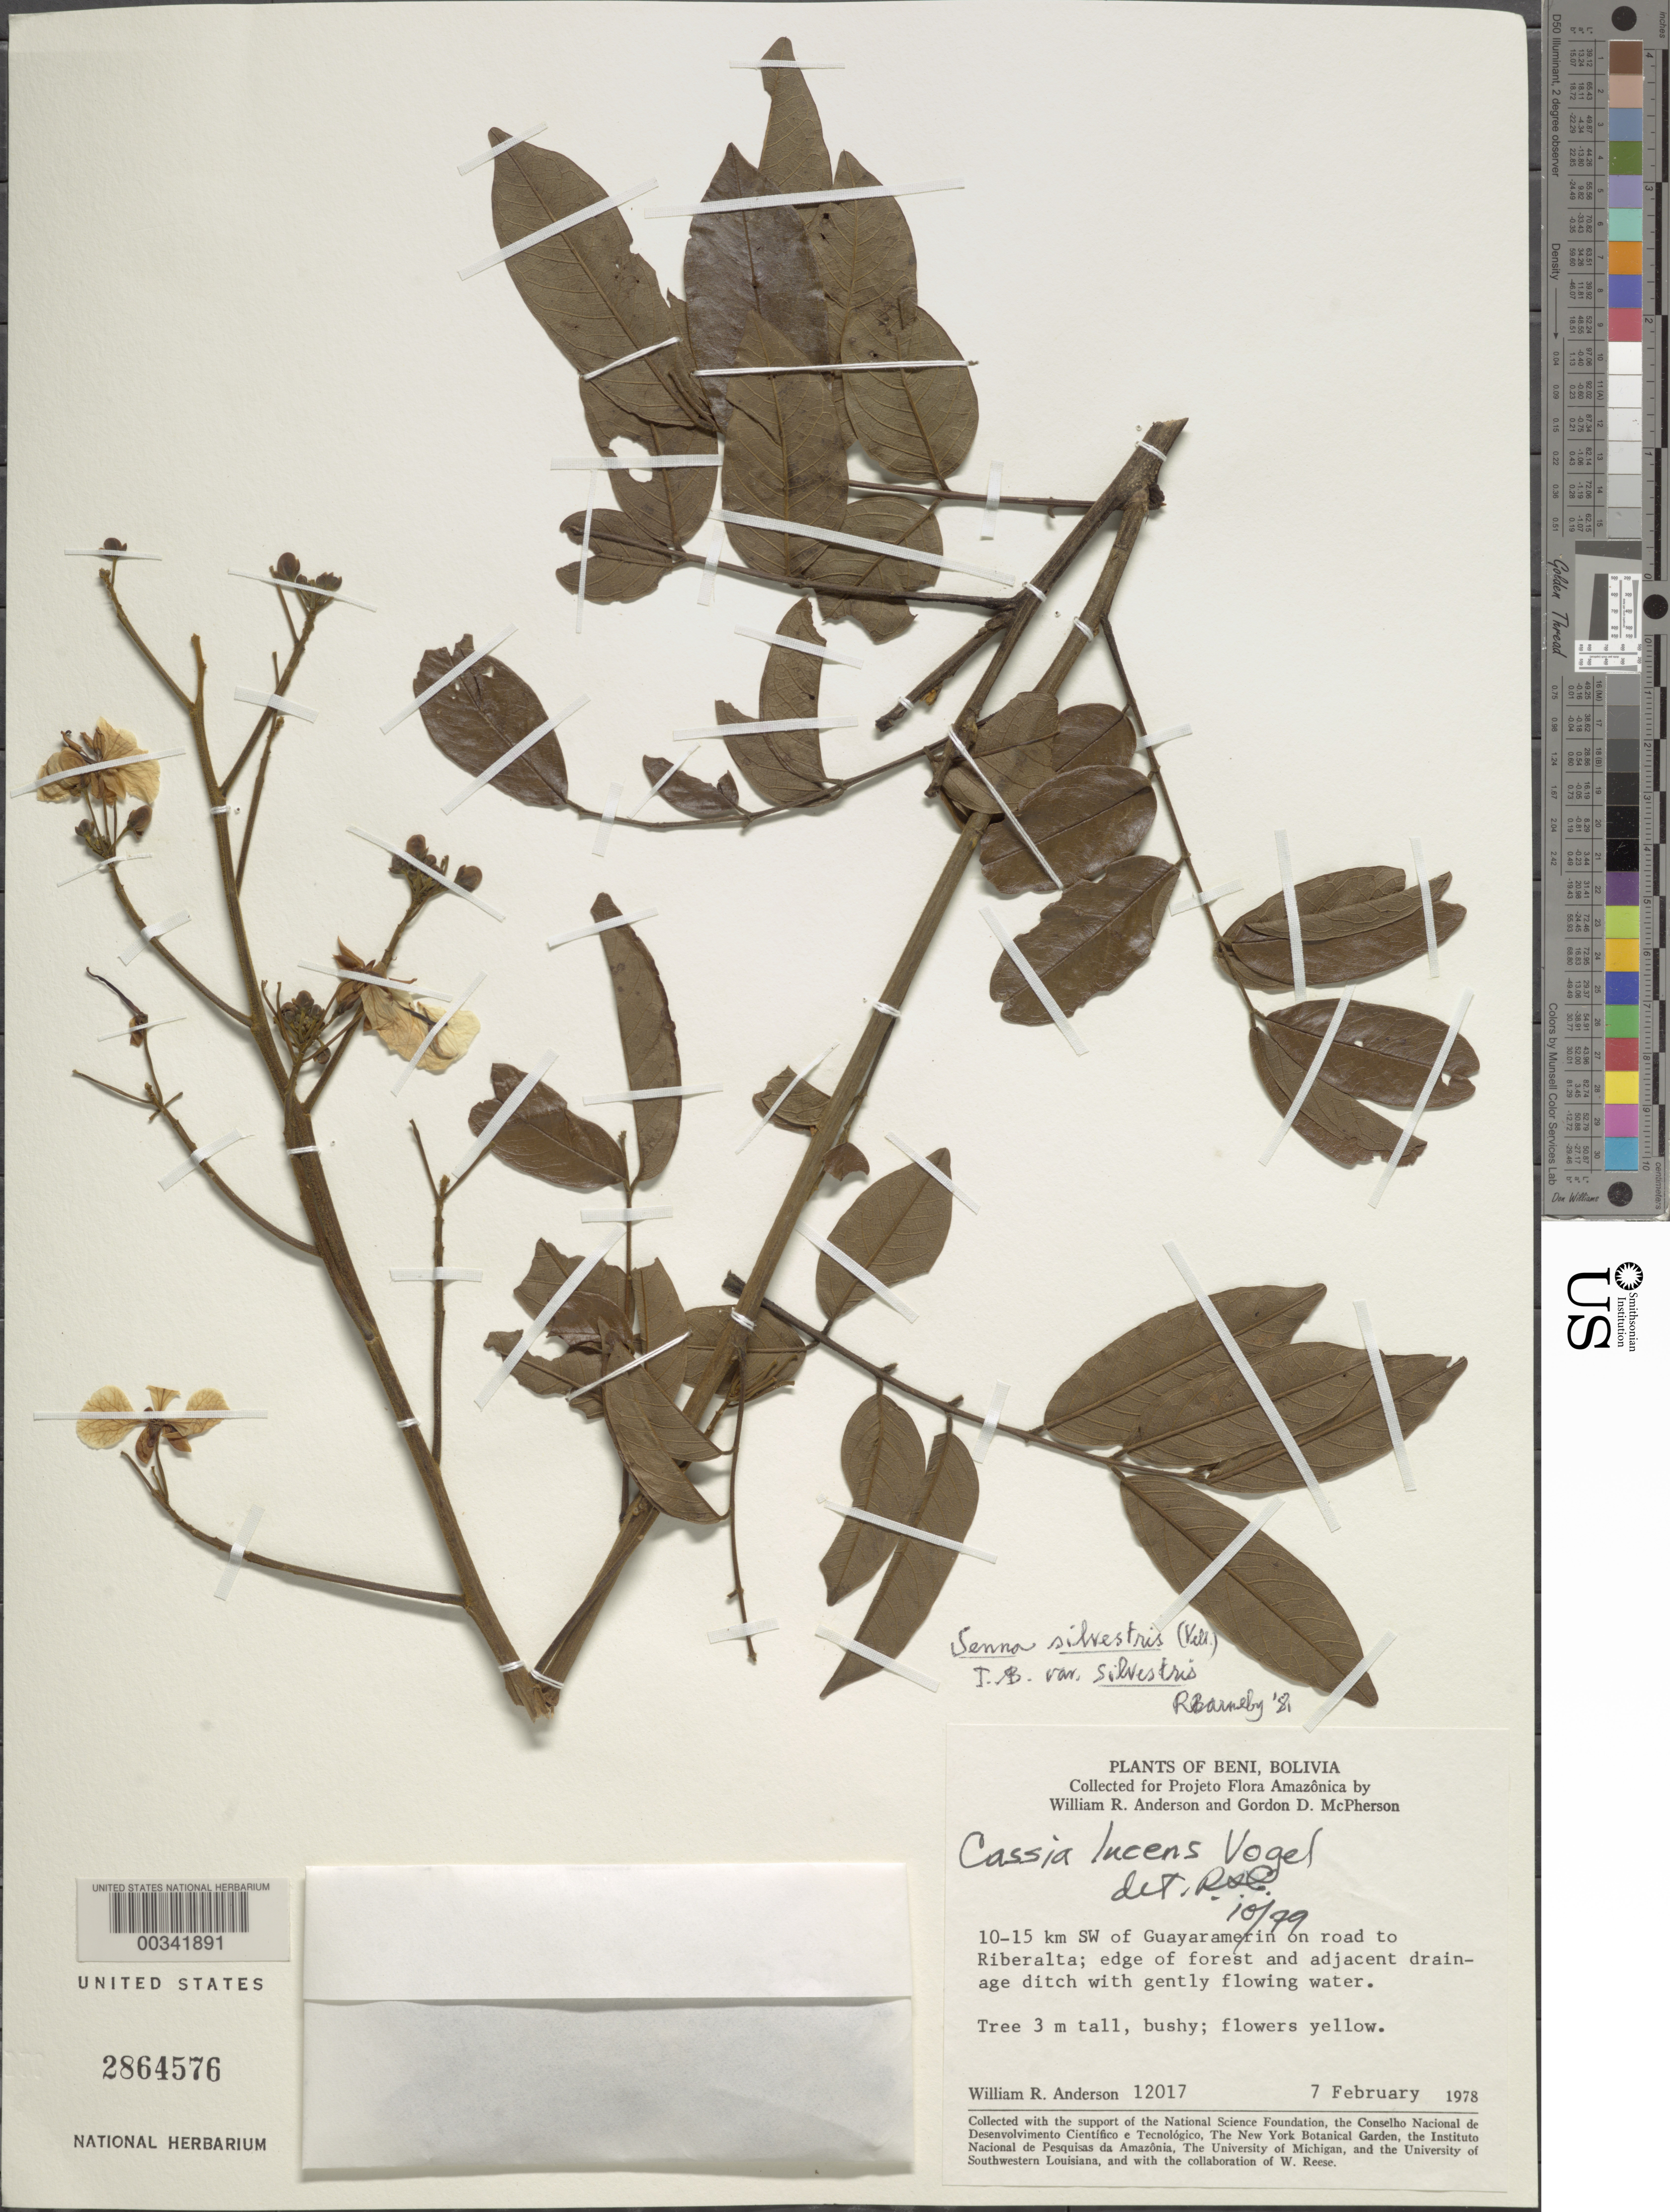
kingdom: Plantae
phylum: Tracheophyta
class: Magnoliopsida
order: Fabales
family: Fabaceae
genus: Senna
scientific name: Senna silvestris var. silvestris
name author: (Vell.) H.S. Irwin & Barneby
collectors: W. R. Anderson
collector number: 12017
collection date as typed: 07 Feb 1978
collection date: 1978-02-07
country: Bolivia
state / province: Beni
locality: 10-15 km SW of Guayaramerin on road to Riberalta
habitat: Edge of forest and adjacent drainage ditch with gently flowing water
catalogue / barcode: US 2864576